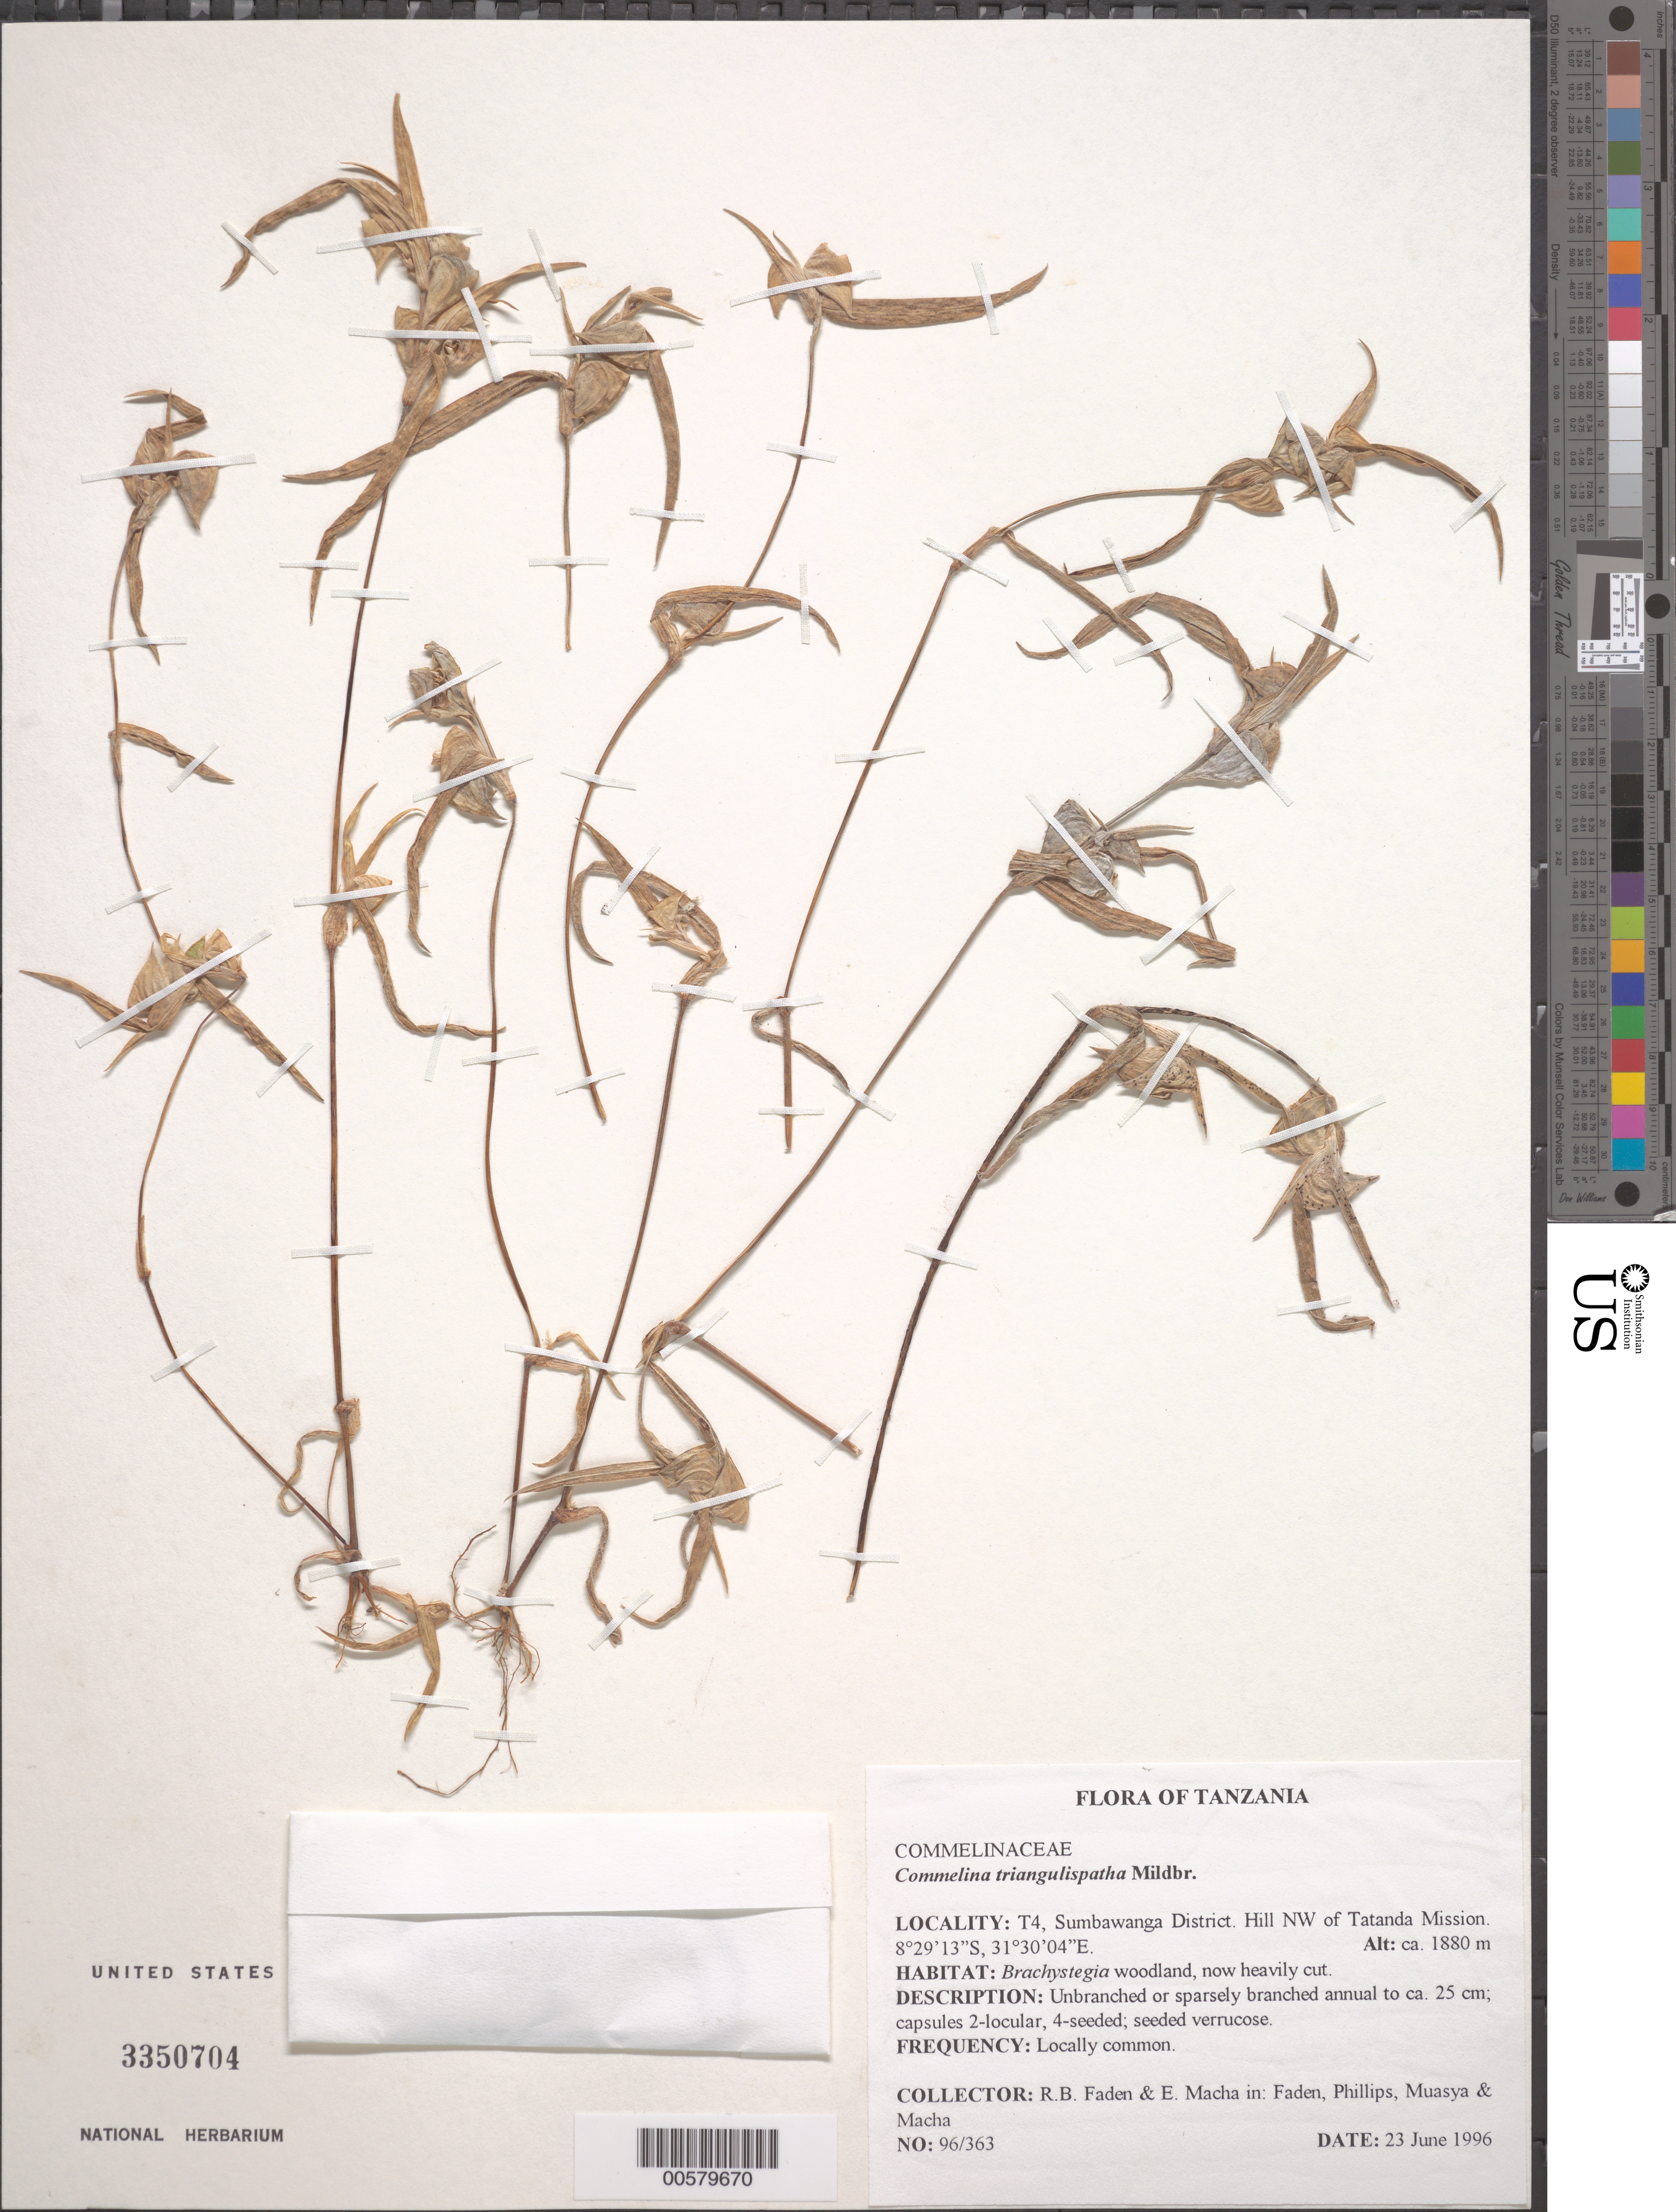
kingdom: Plantae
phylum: Tracheophyta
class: Liliopsida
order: Commelinales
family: Commelinaceae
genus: Commelina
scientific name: Commelina triangulispatha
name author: Mildbr.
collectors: R. B. Faden & E. Macha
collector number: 96/363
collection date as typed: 23 Jun 1996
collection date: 1996-06-23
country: Tanzania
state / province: Rukwa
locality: Sumbawanga dist., hill nw of tatanda mission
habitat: Brachystegia woodland, now heavily cut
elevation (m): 1880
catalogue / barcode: US 3350704